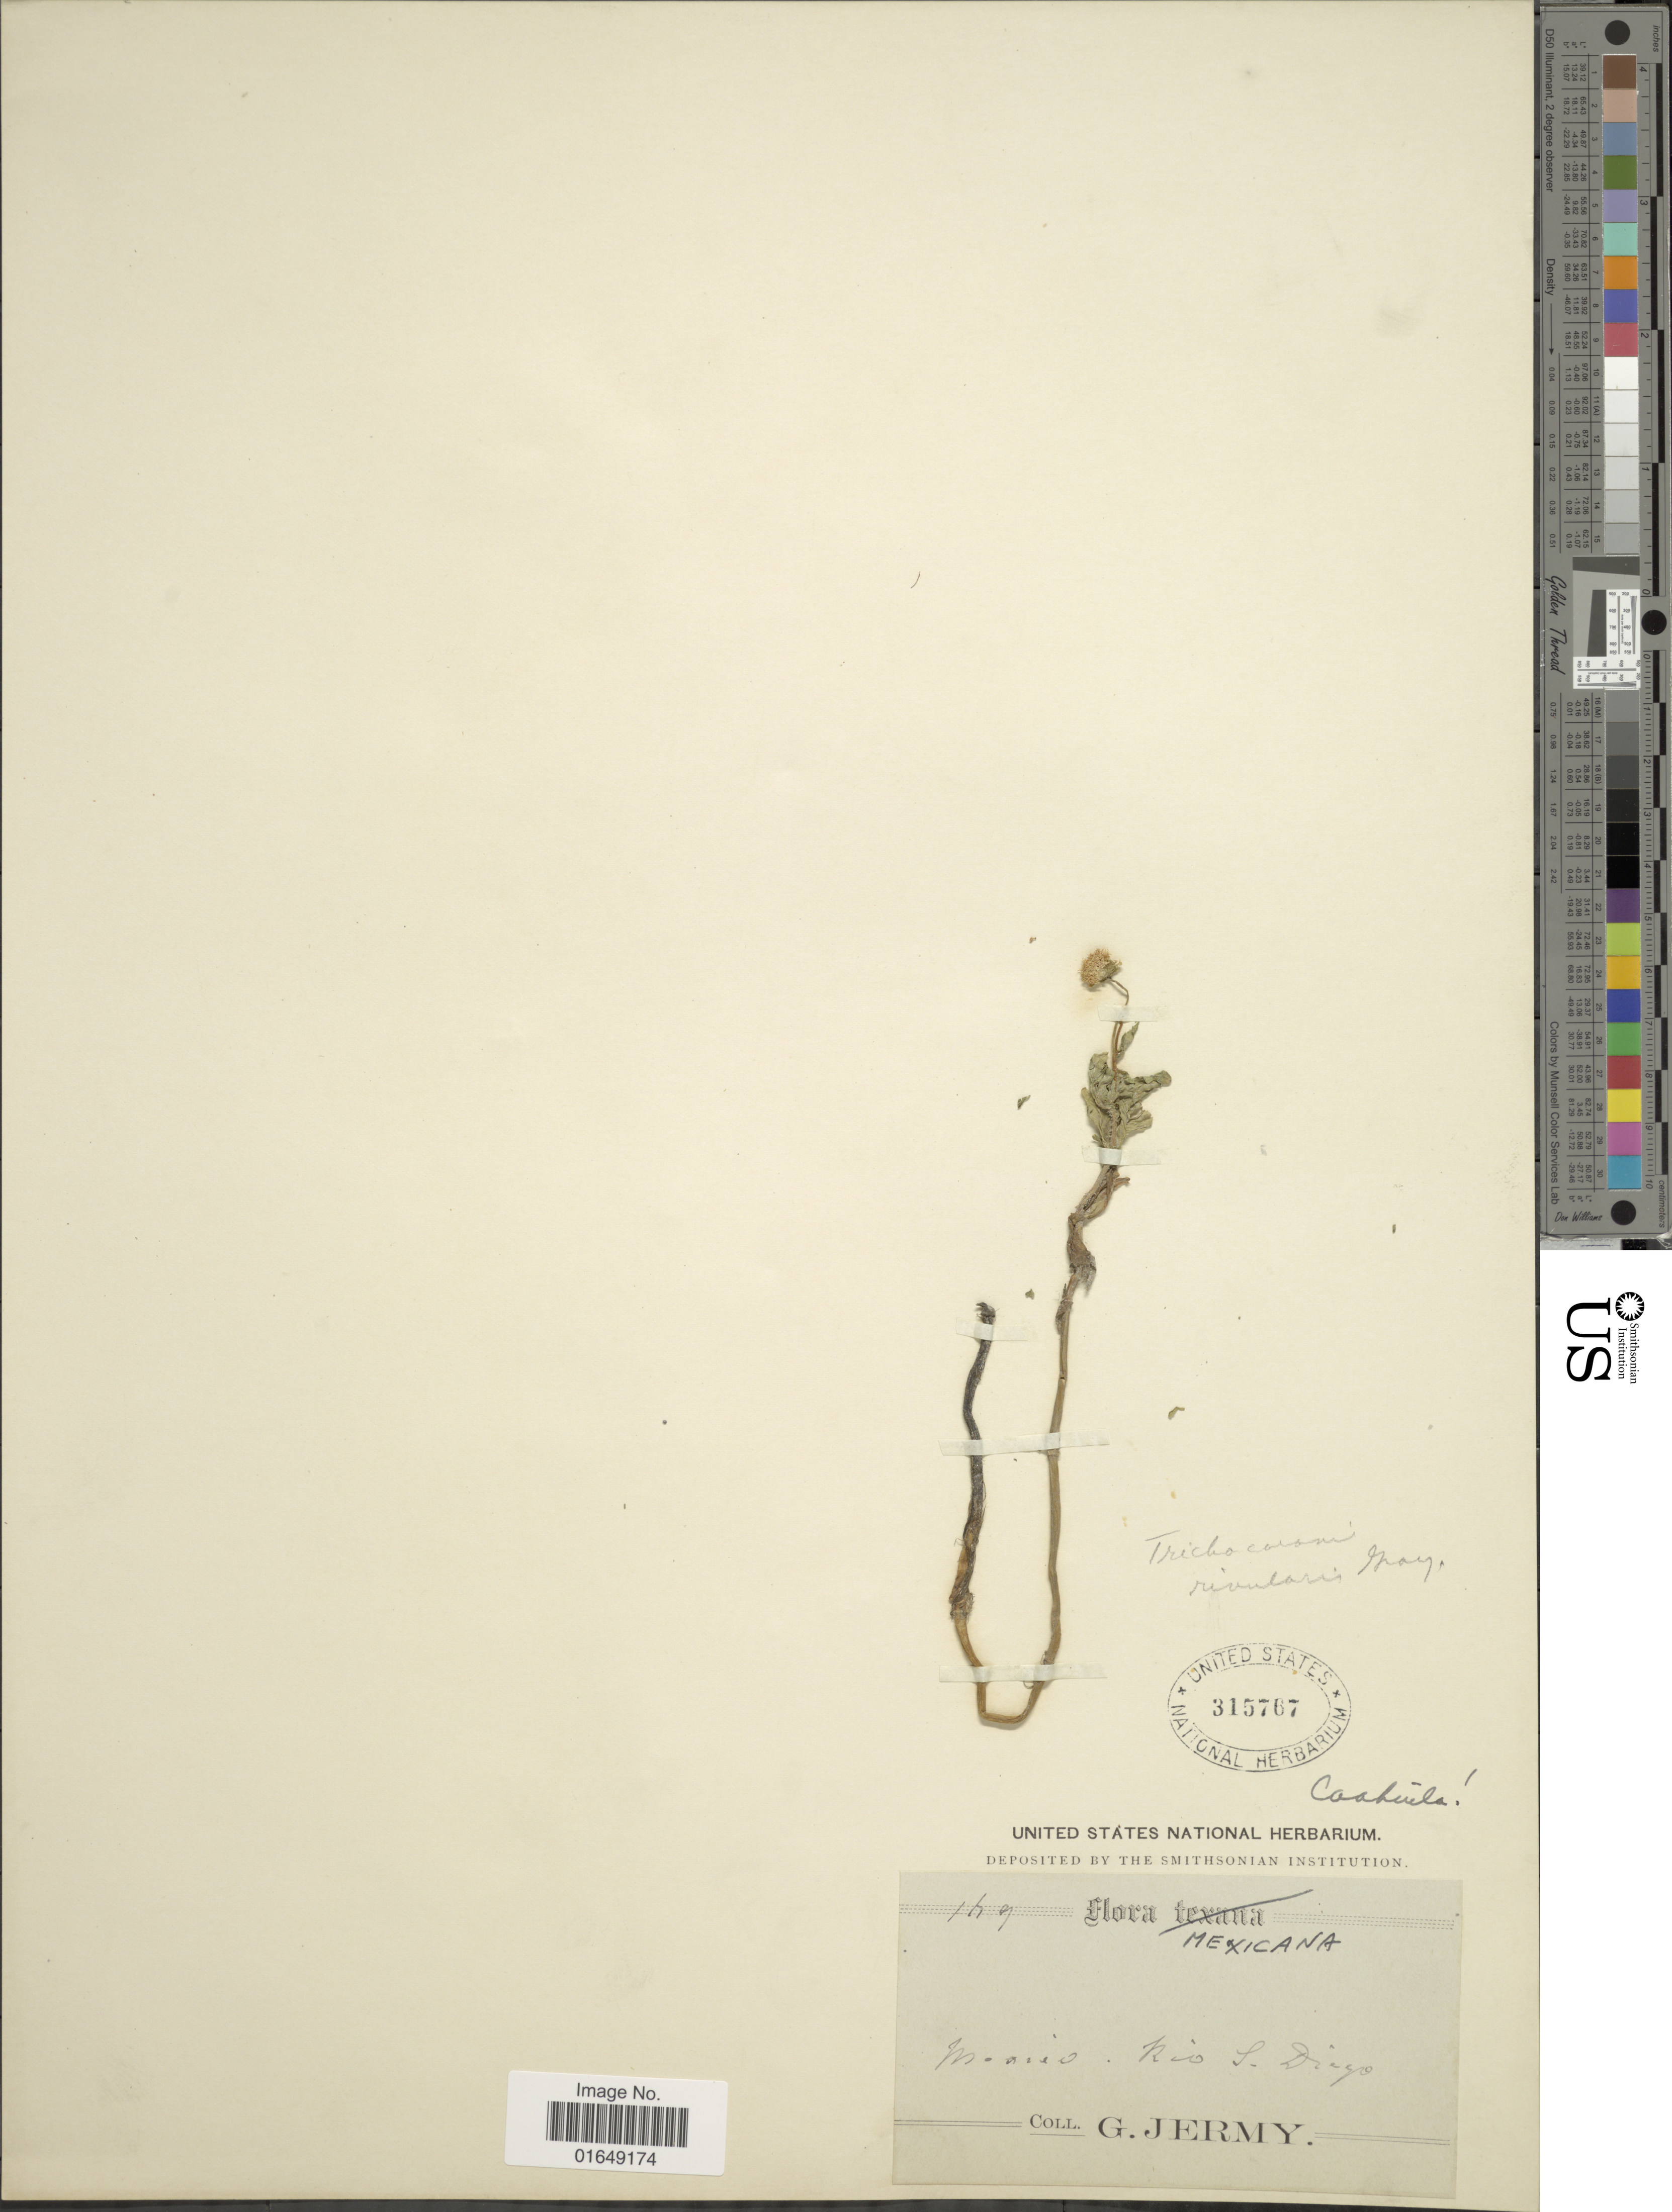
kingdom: Plantae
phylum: Tracheophyta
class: Magnoliopsida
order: Asterales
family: Asteraceae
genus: Shinnersia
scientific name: Shinnersia rivularis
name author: (A. Gray) R.M. King & H. Rob.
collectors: G. Jermy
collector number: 641*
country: Mexico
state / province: Coahuila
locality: Moario, Rio S. Diego.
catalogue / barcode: US 315767